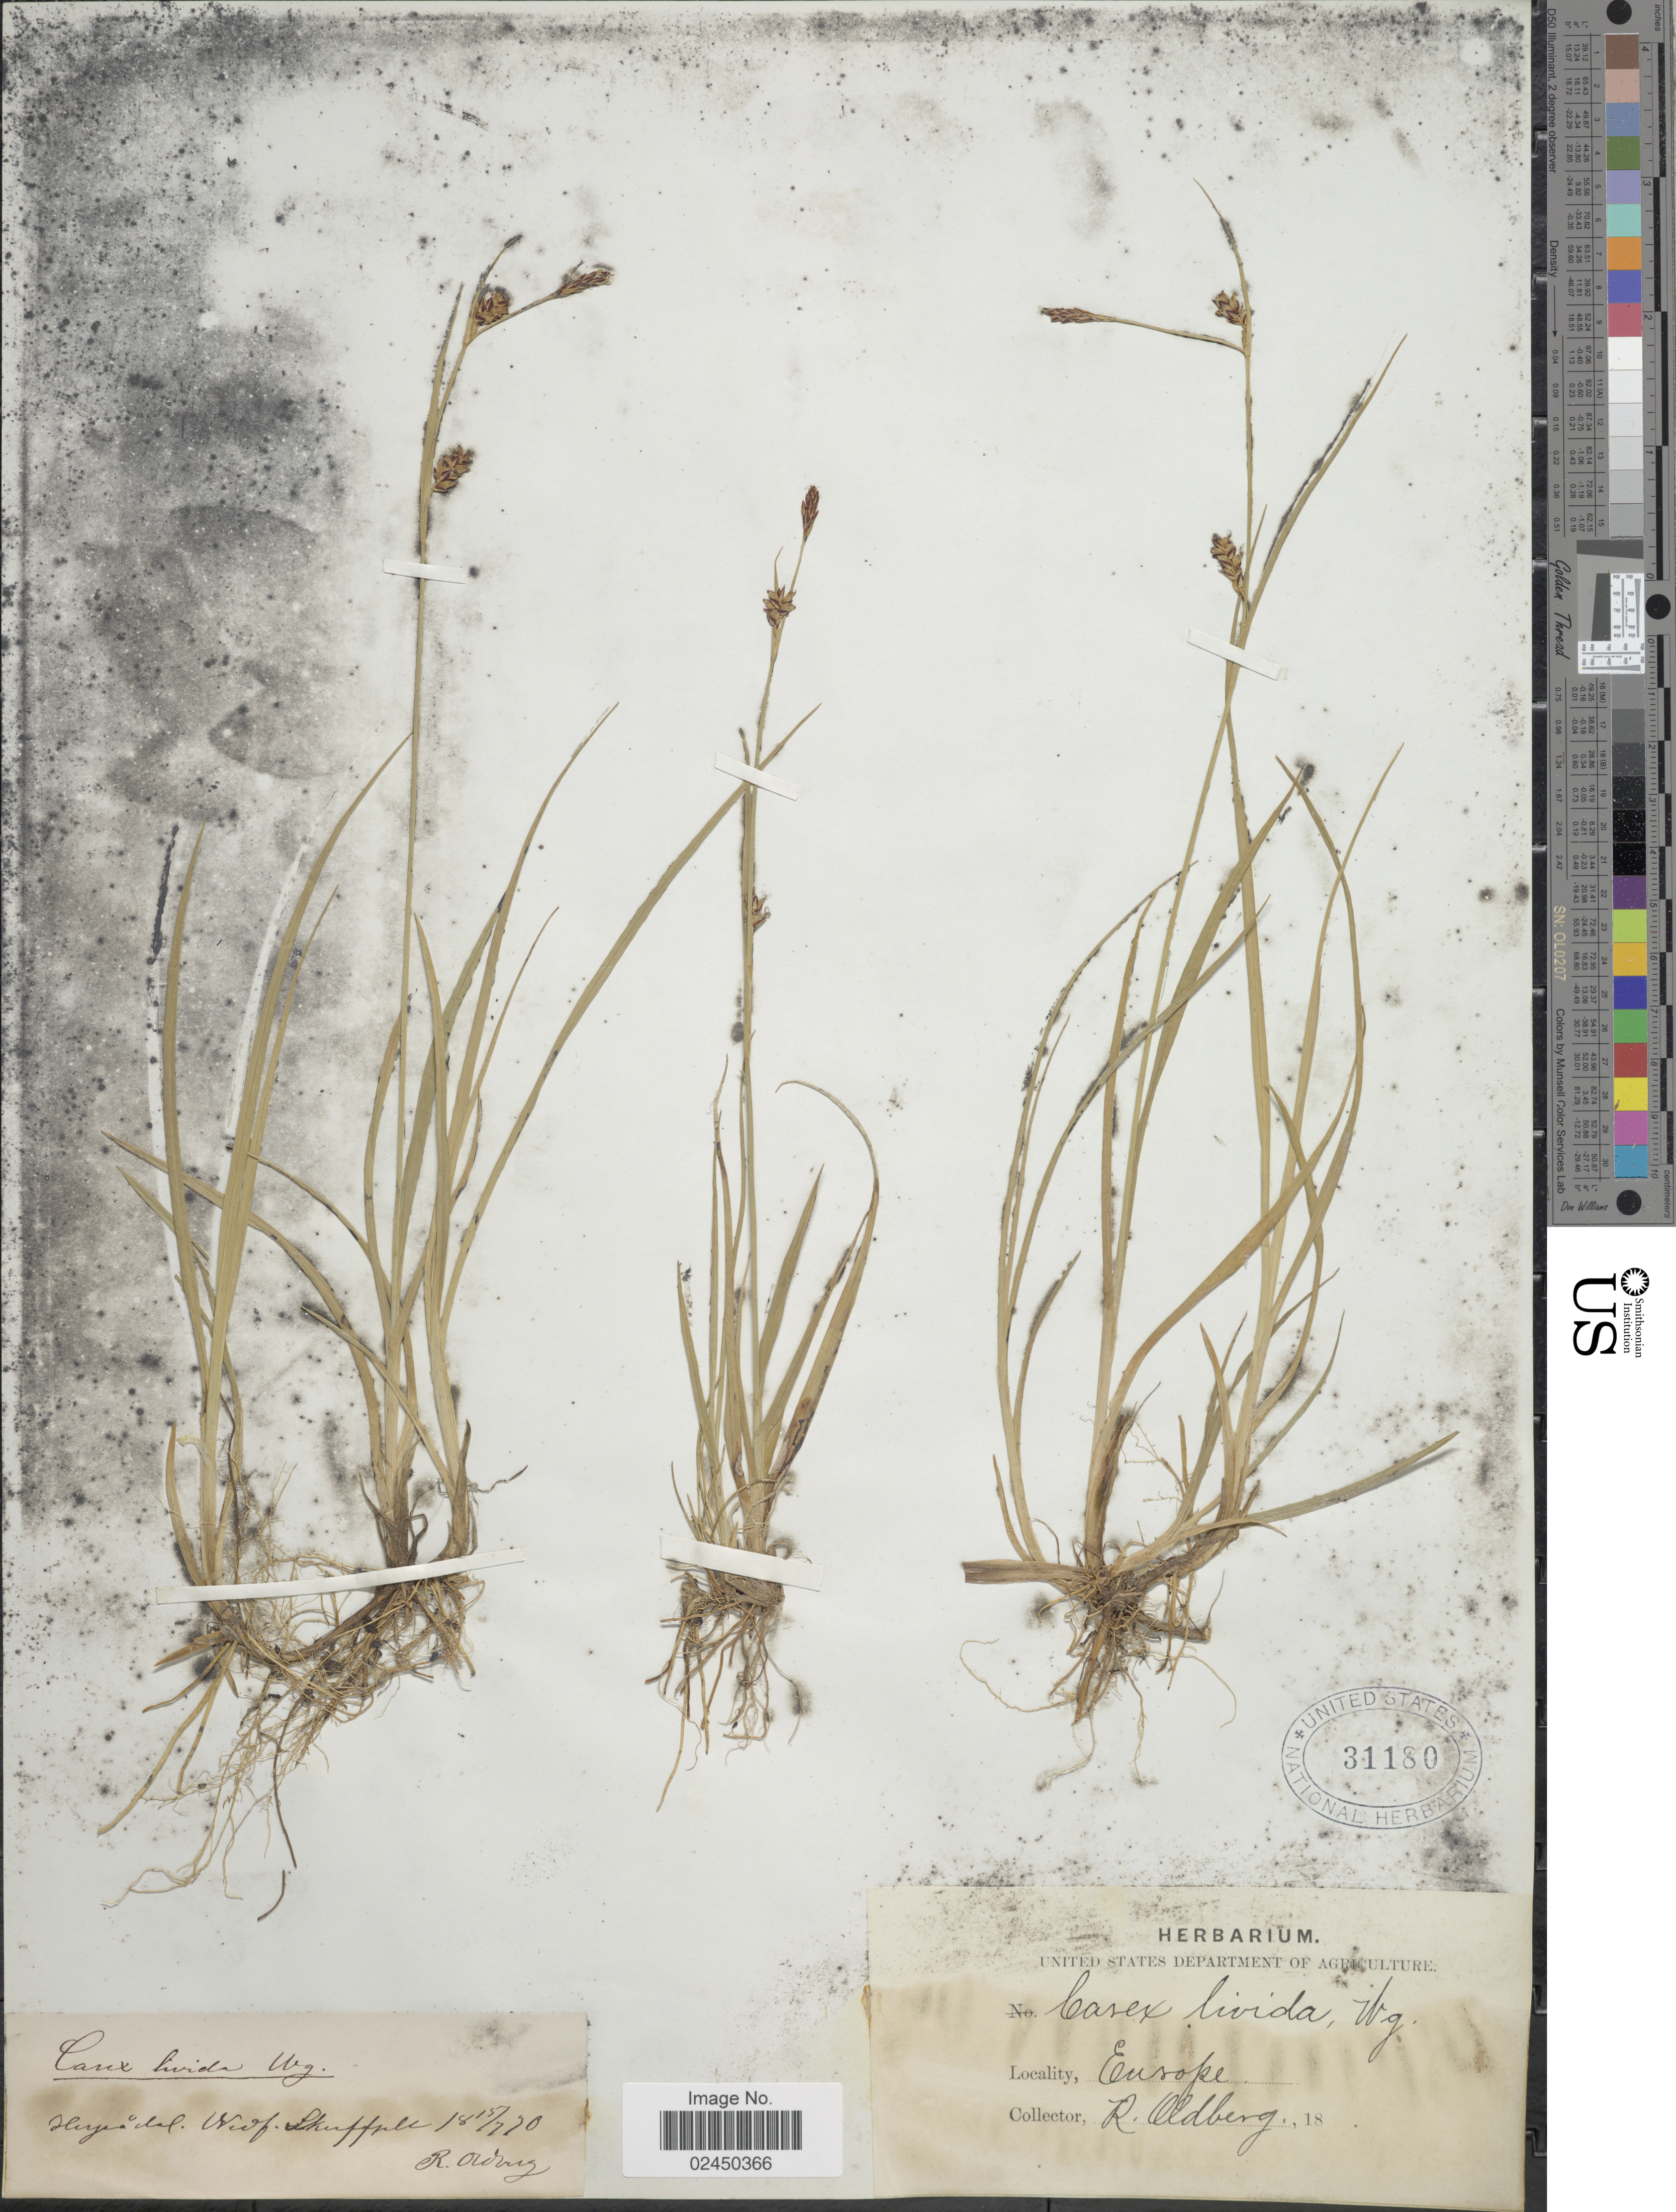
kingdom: Plantae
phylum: Tracheophyta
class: Liliopsida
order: Poales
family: Cyperaceae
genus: Carex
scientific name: Carex livida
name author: (Wahlenb.) Willd.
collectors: R. Oldberg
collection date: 1870-07-15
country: Sweden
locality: Europe, Herjådal. Nedf [interpreted], Skerffjell [interpreted]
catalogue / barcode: US 31180